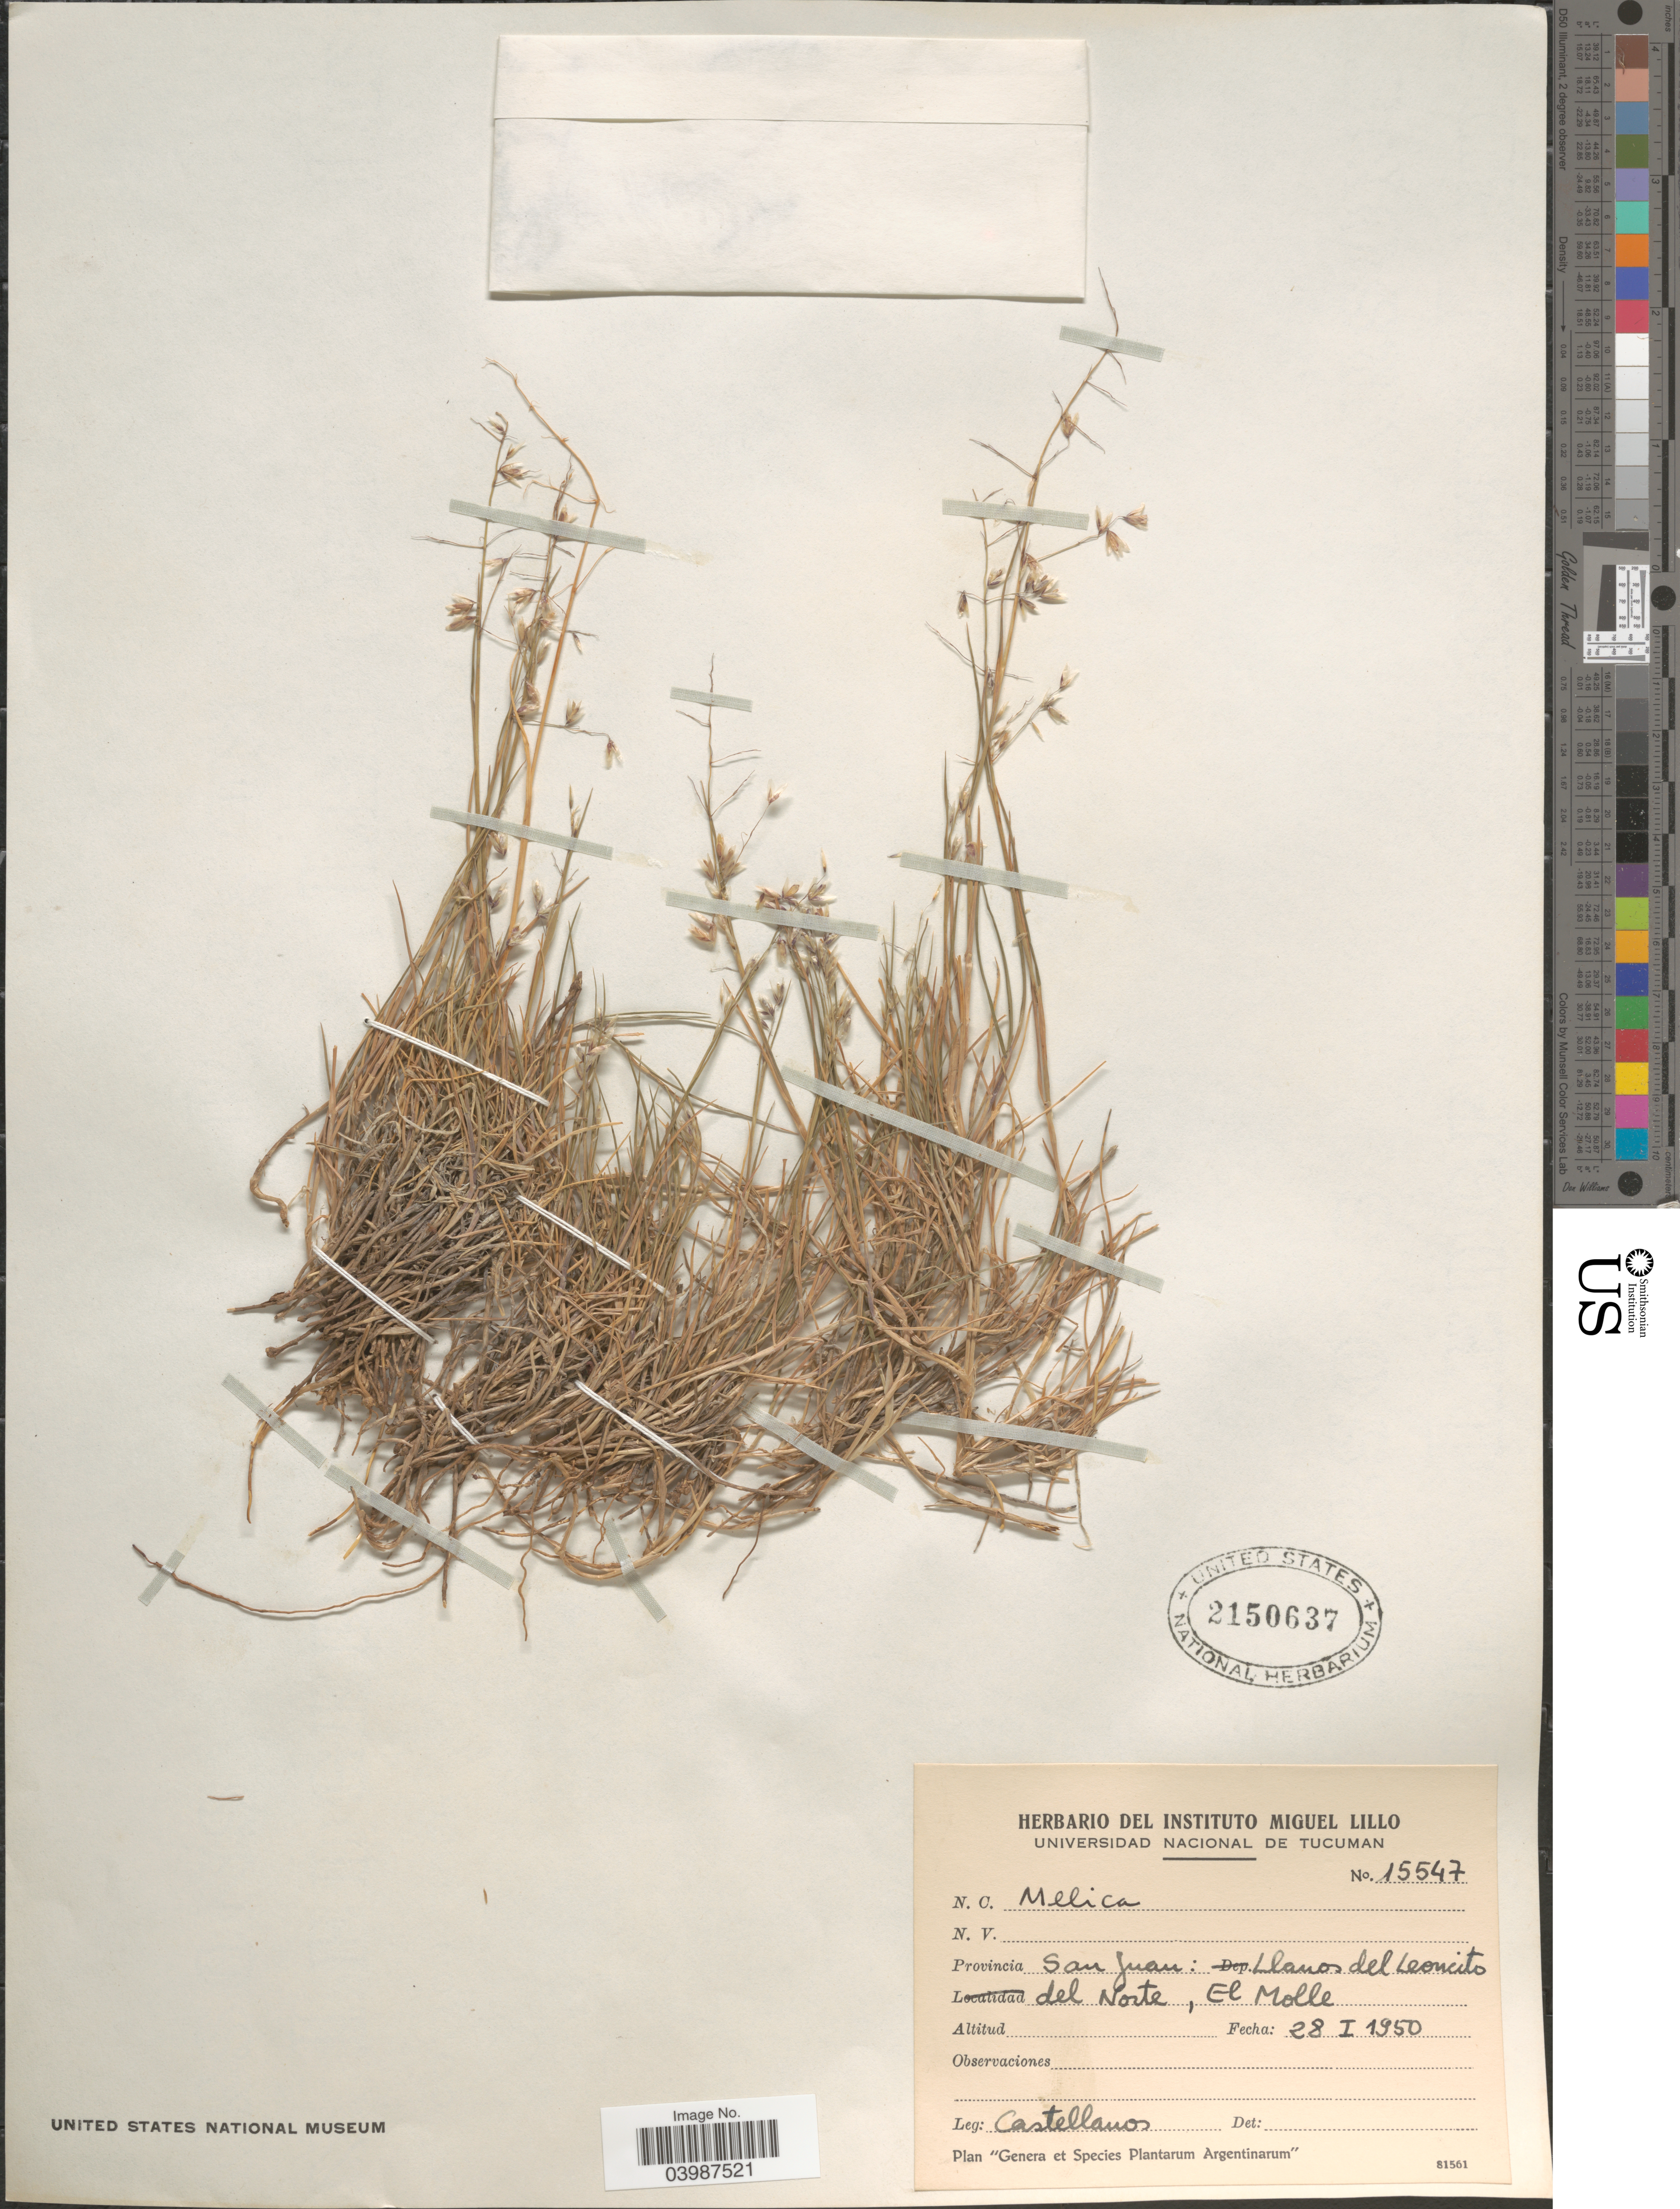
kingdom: Plantae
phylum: Tracheophyta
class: Liliopsida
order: Poales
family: Poaceae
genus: Melica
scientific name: Melica sp.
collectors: -- Castellanos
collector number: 15547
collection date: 1950-01-28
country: Argentina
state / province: San Juan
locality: Llanos del Leoncito del Norte, El Molle.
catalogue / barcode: US 2150637